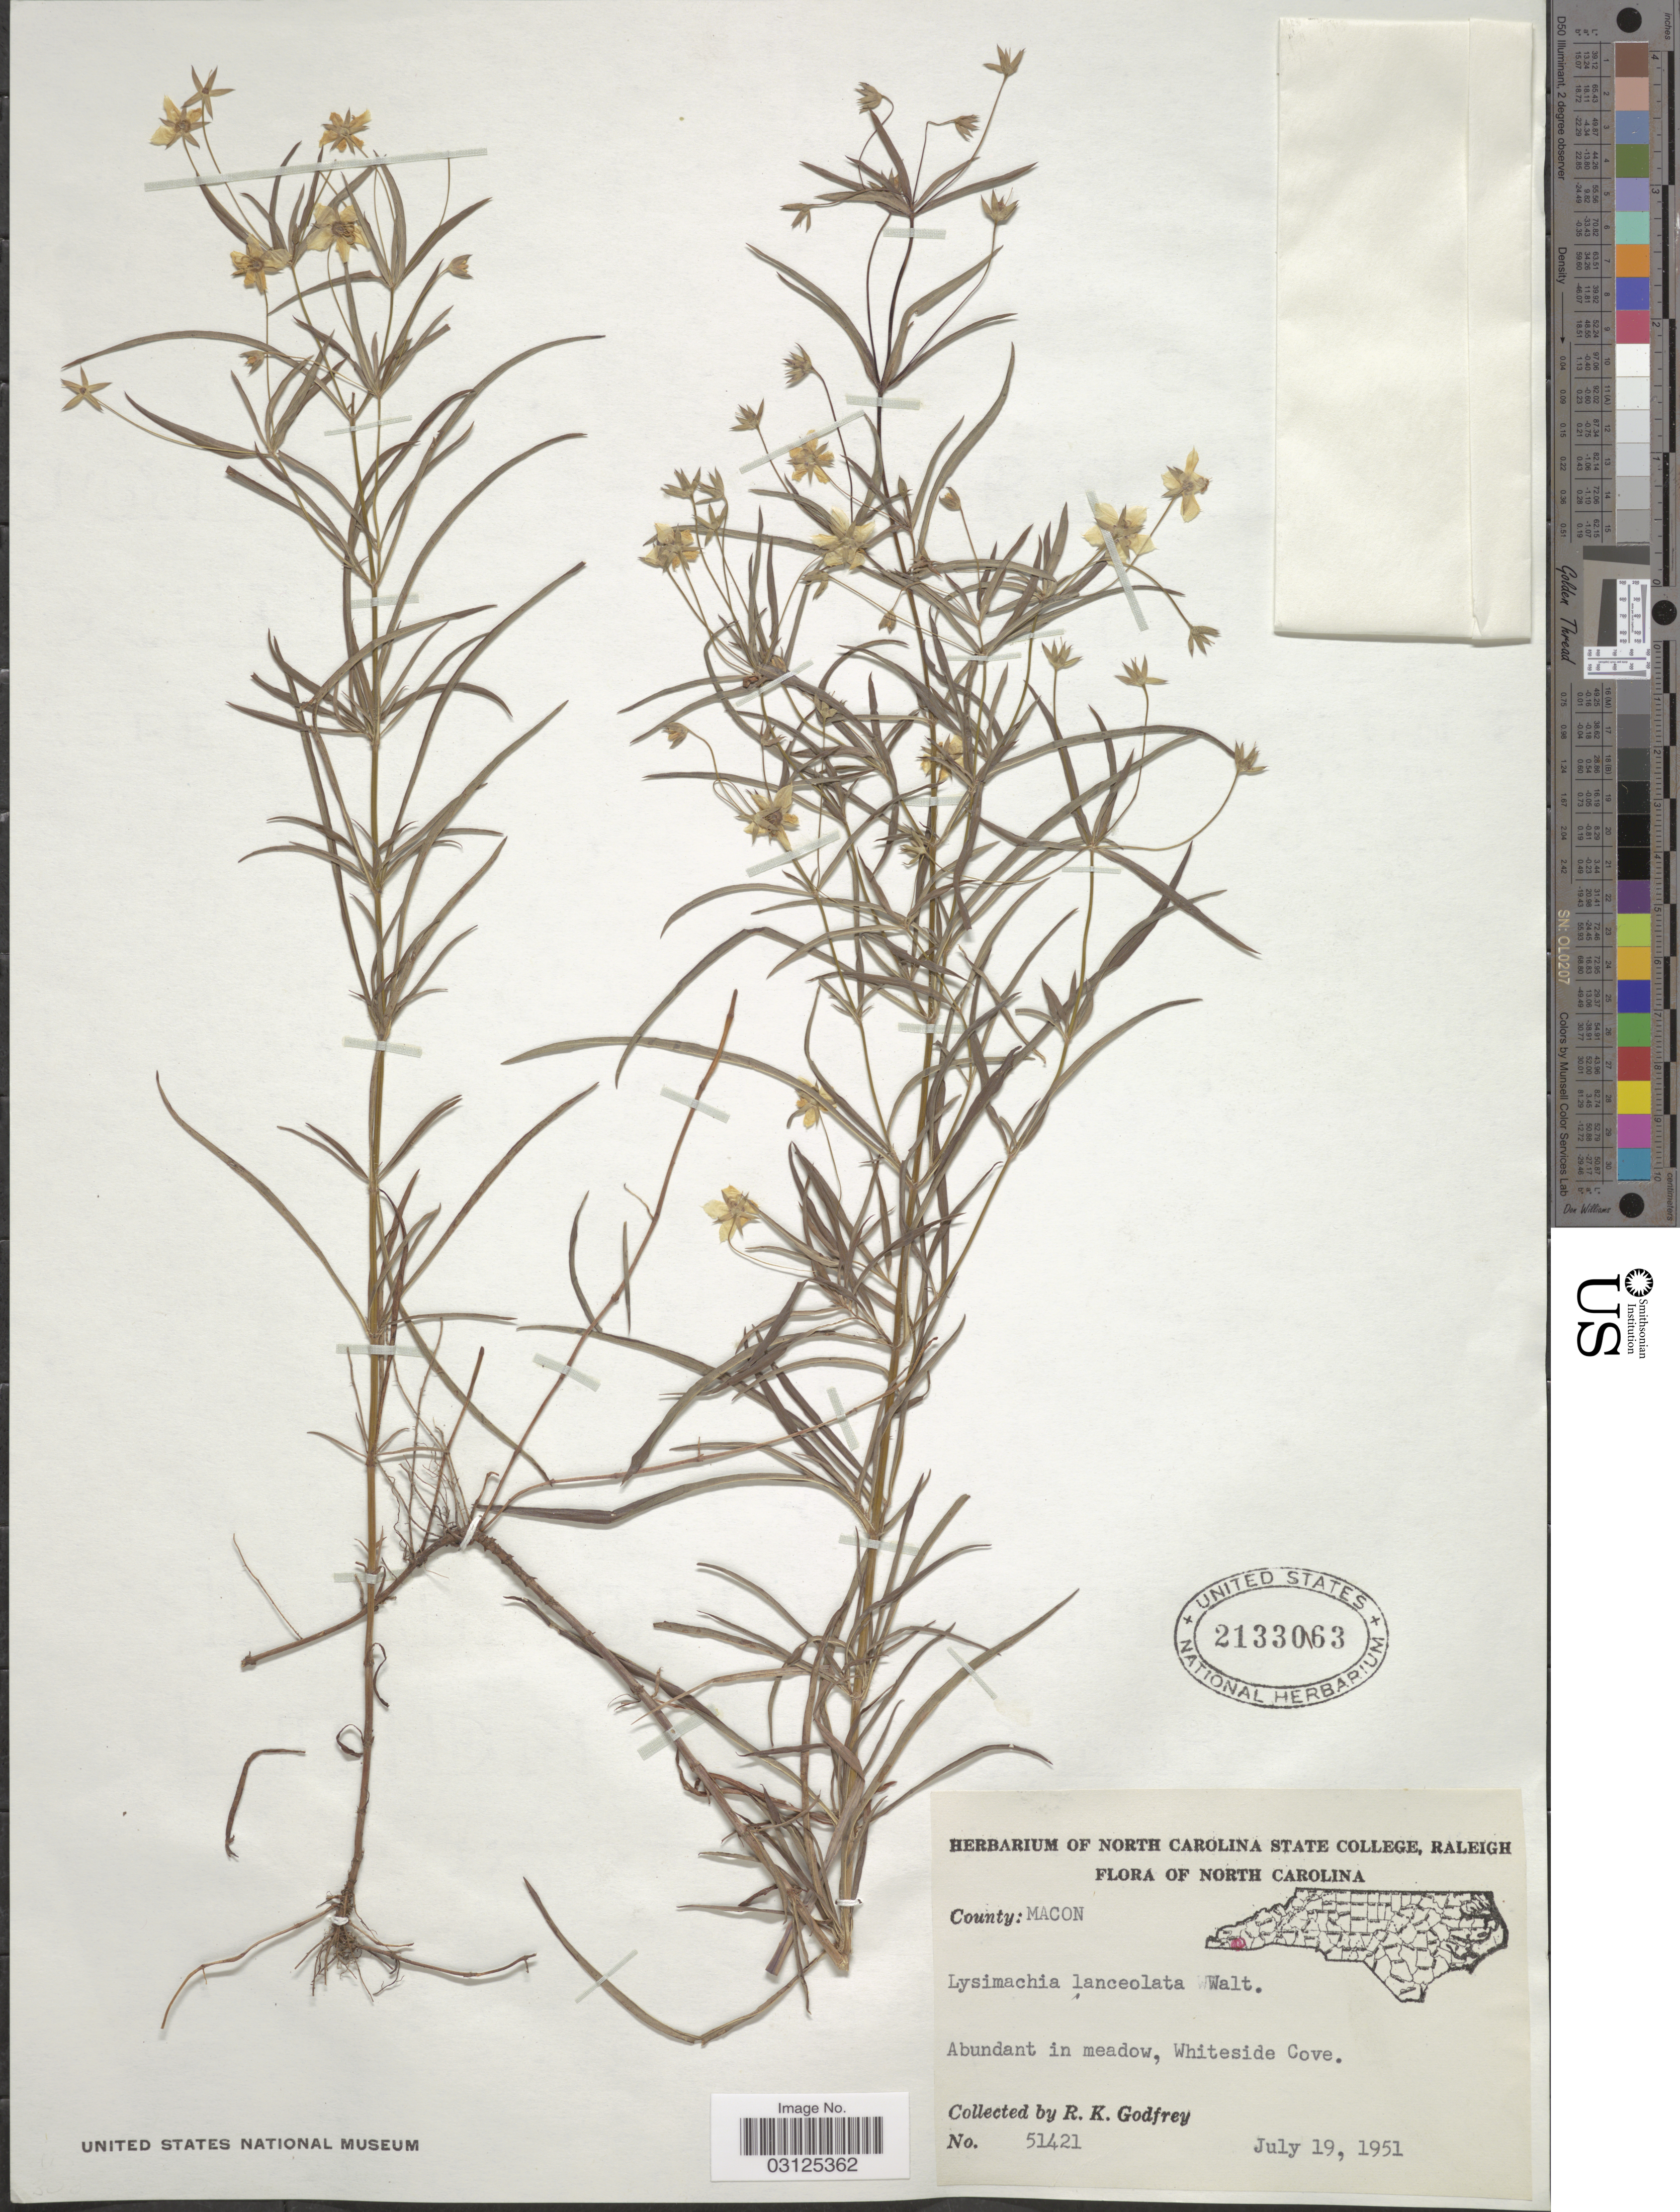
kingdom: Plantae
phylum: Tracheophyta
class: Magnoliopsida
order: Ericales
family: Primulaceae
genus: Lysimachia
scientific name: Lysimachia lanceolata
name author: Walter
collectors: R. K. Godfrey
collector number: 51421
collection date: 1951-07-19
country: United States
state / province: North Carolina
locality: County: Macon. Abundant in meadow, Whiteside Cove.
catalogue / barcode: US 2133063